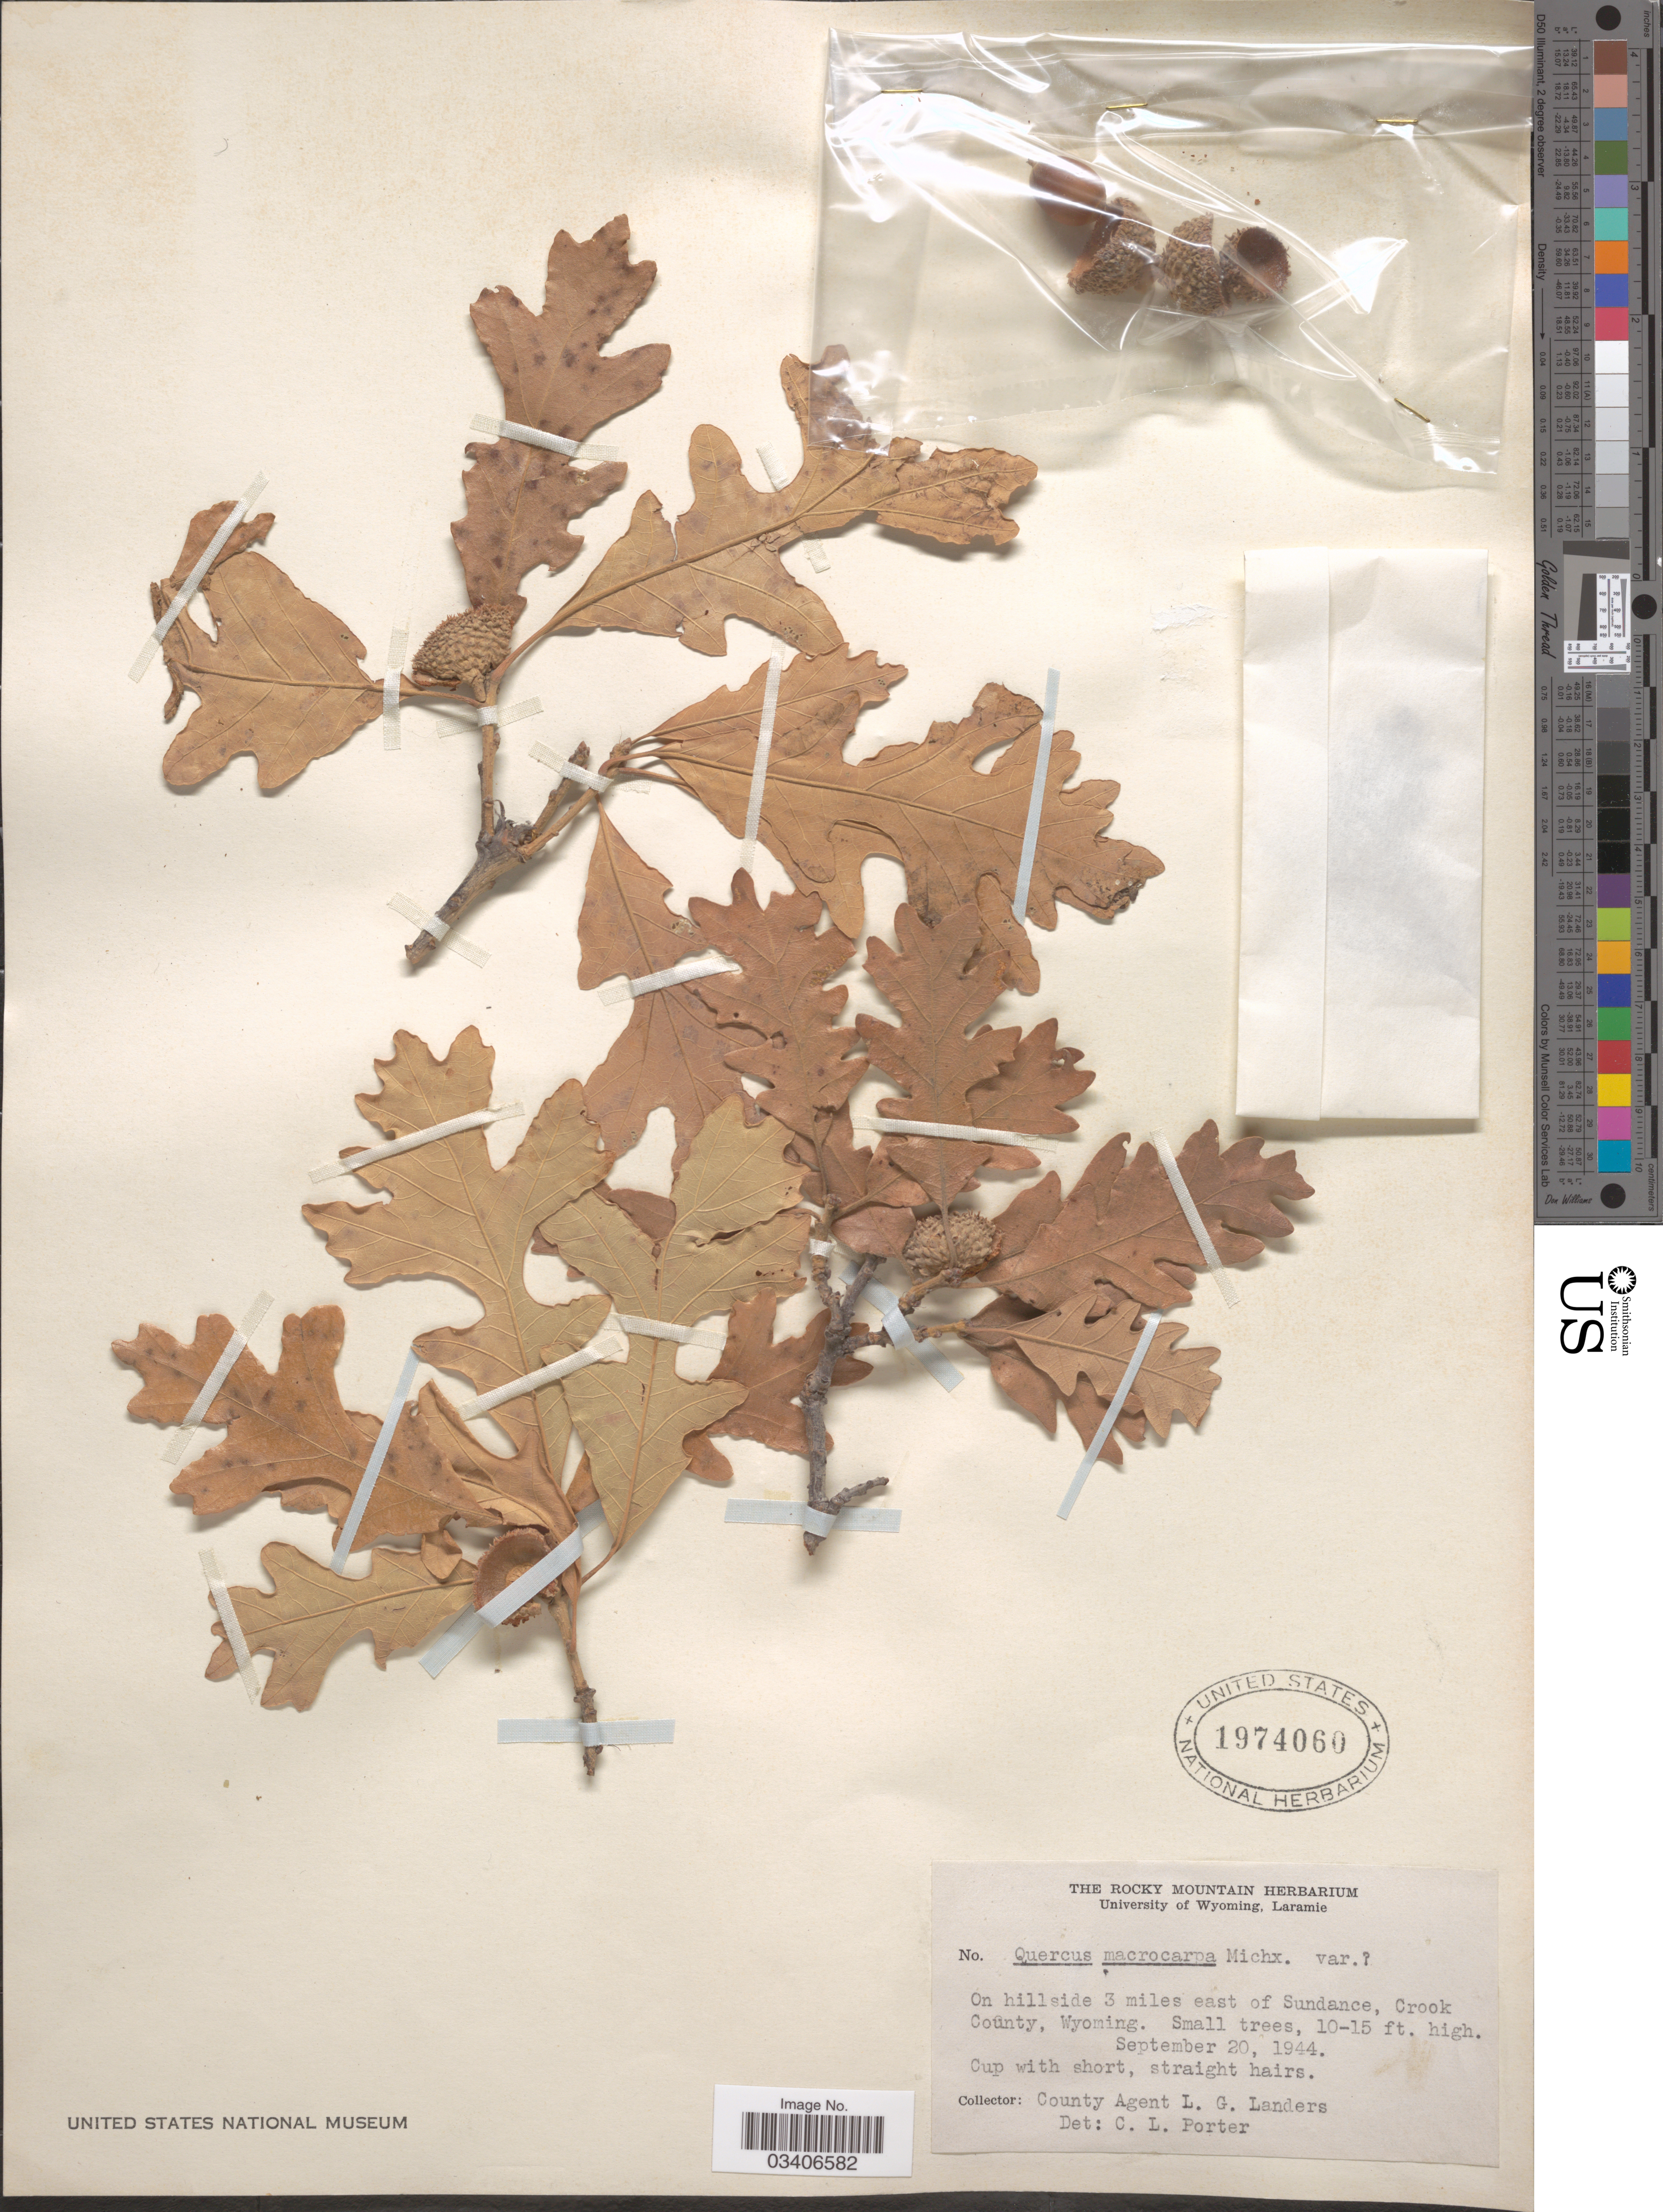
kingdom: Plantae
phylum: Tracheophyta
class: Magnoliopsida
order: Fagales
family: Fagaceae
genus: Quercus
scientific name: Quercus macrocarpa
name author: Michx.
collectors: L. Landers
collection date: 1944-09-20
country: United States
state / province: Wyoming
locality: On hillside 3 miles east of Sundance, Crook County.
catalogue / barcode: US 1974060